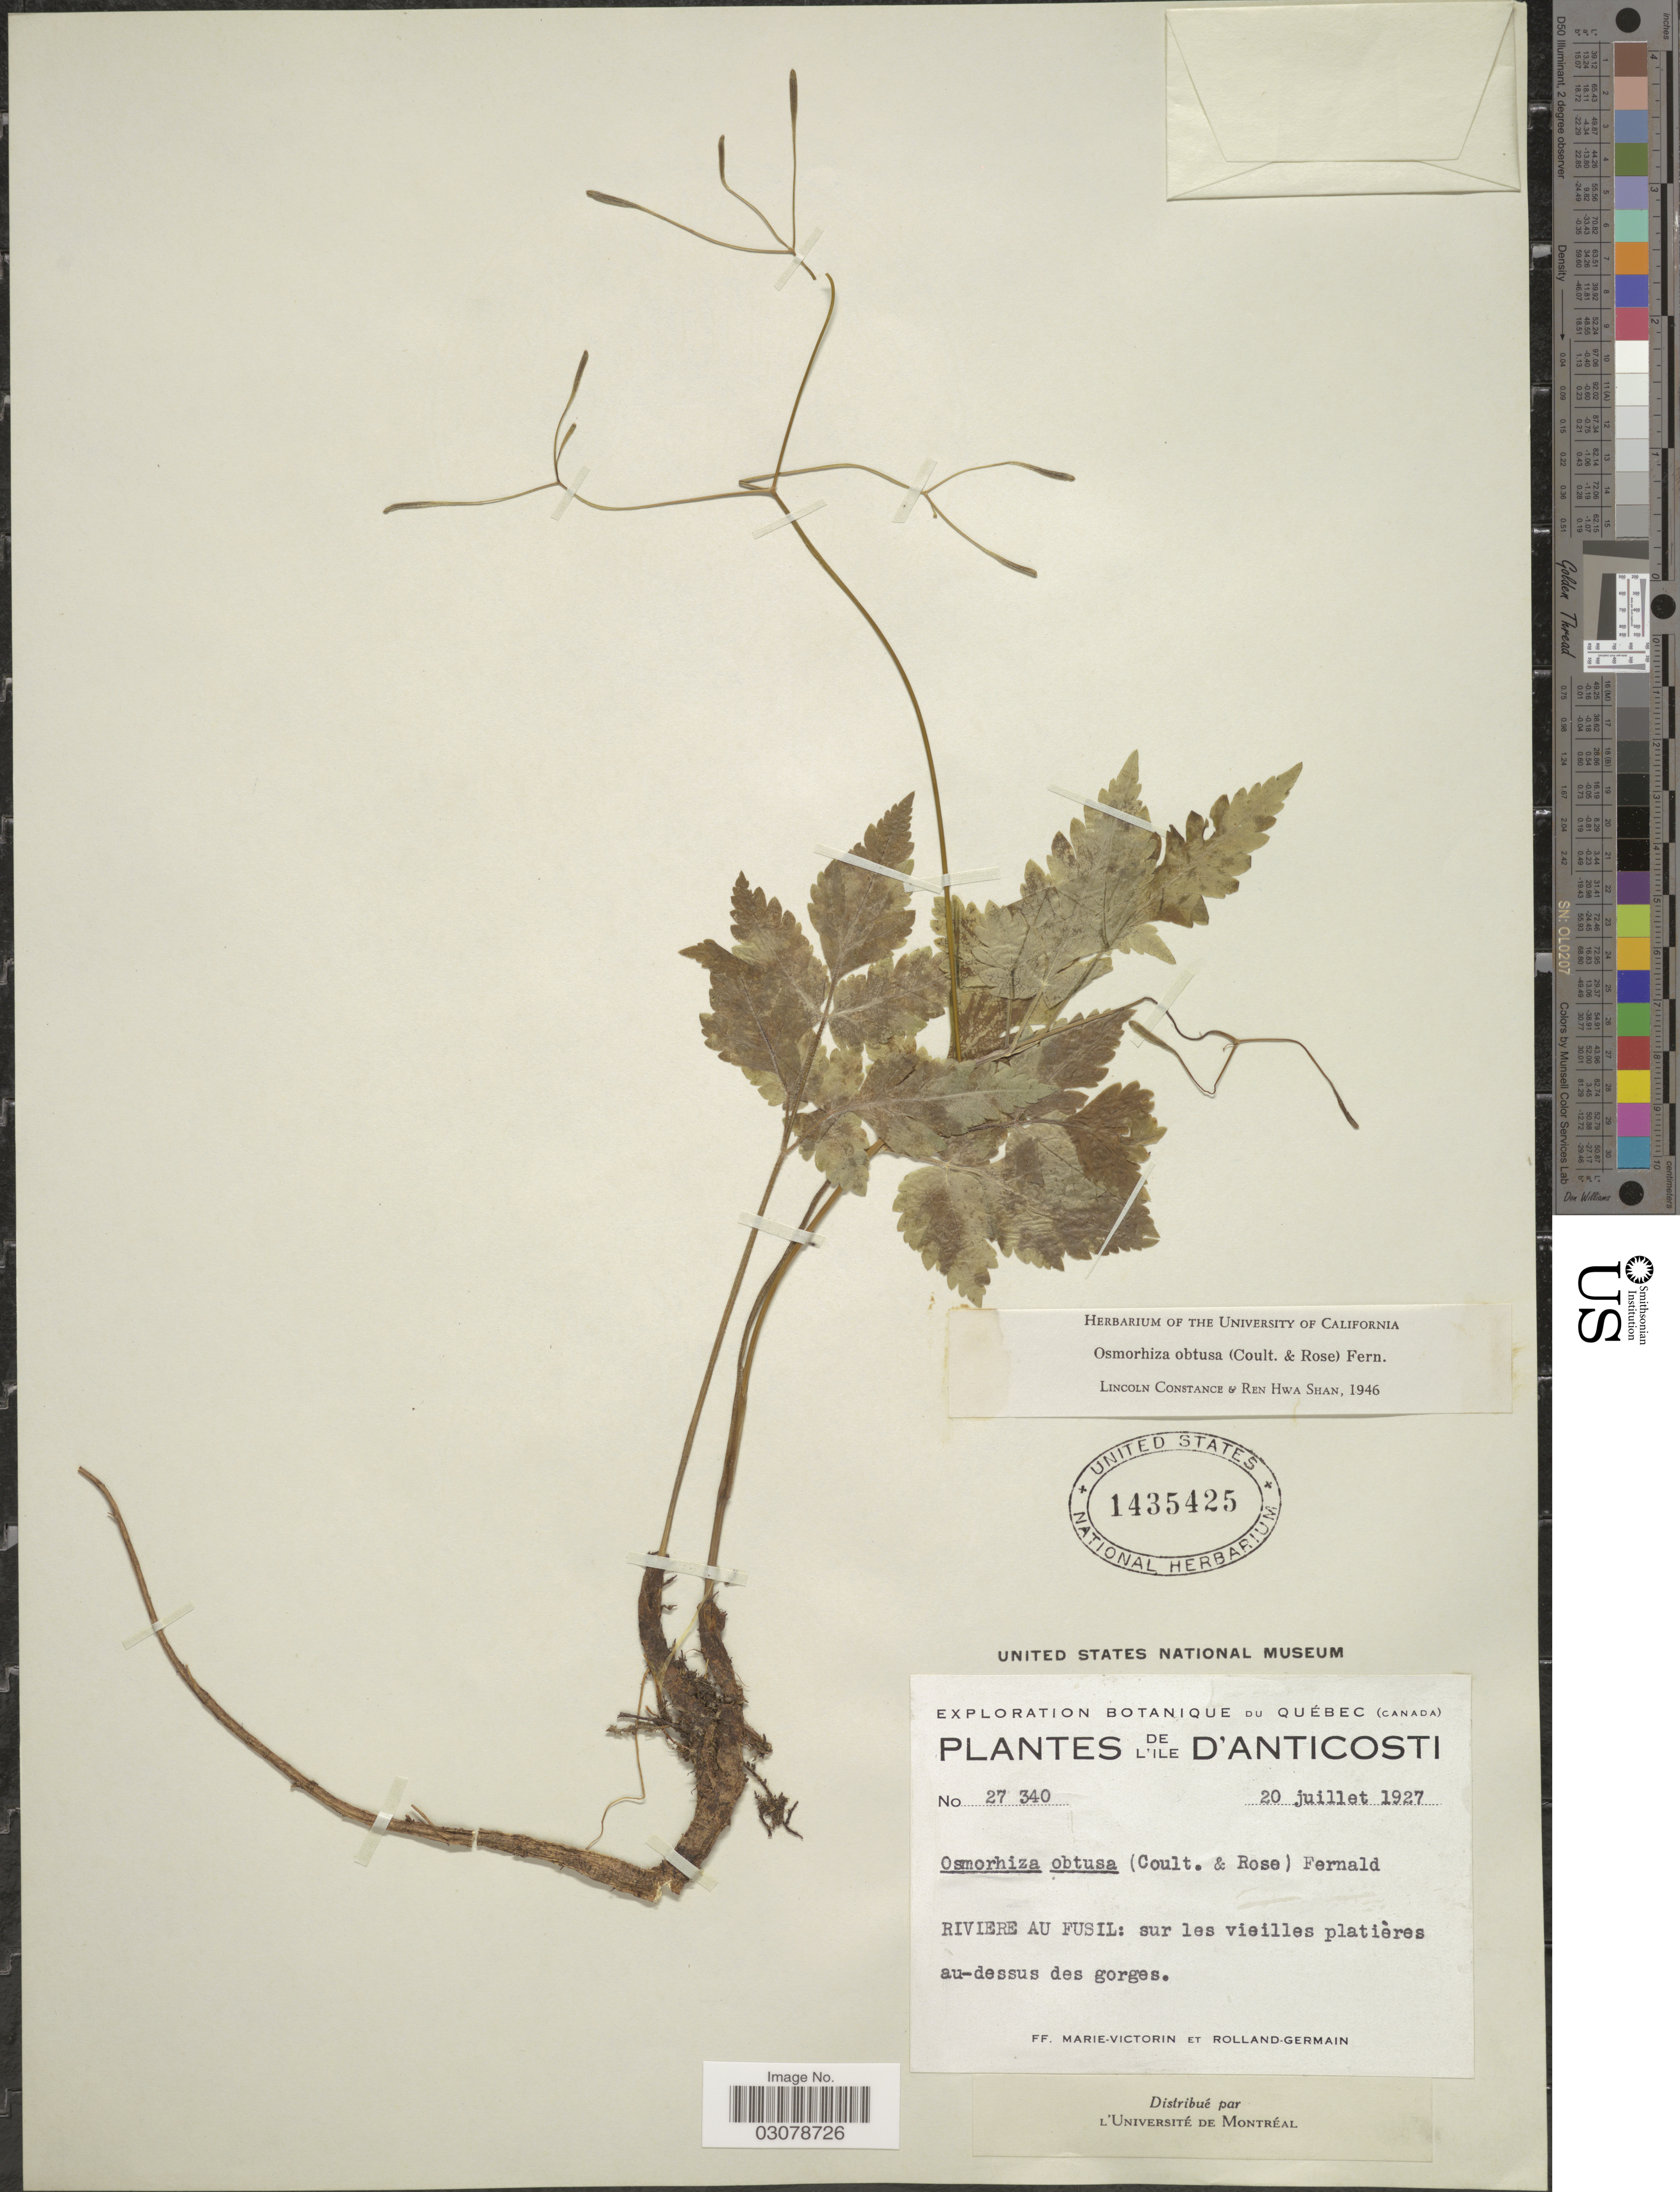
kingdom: Plantae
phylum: Tracheophyta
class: Magnoliopsida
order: Apiales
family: Apiaceae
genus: Osmorhiza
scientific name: Osmorhiza obtusa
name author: (J.M. Coult. & Rose) Fernald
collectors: F. Marie-Victorin & Rolland-Germain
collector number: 27340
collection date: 1927-07-20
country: Canada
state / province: Quebec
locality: De L'Ile, D'Anticosti, Riviere Au Fusil: sur les vieilles platières au-dessus des gorges.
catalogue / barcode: US 1435425